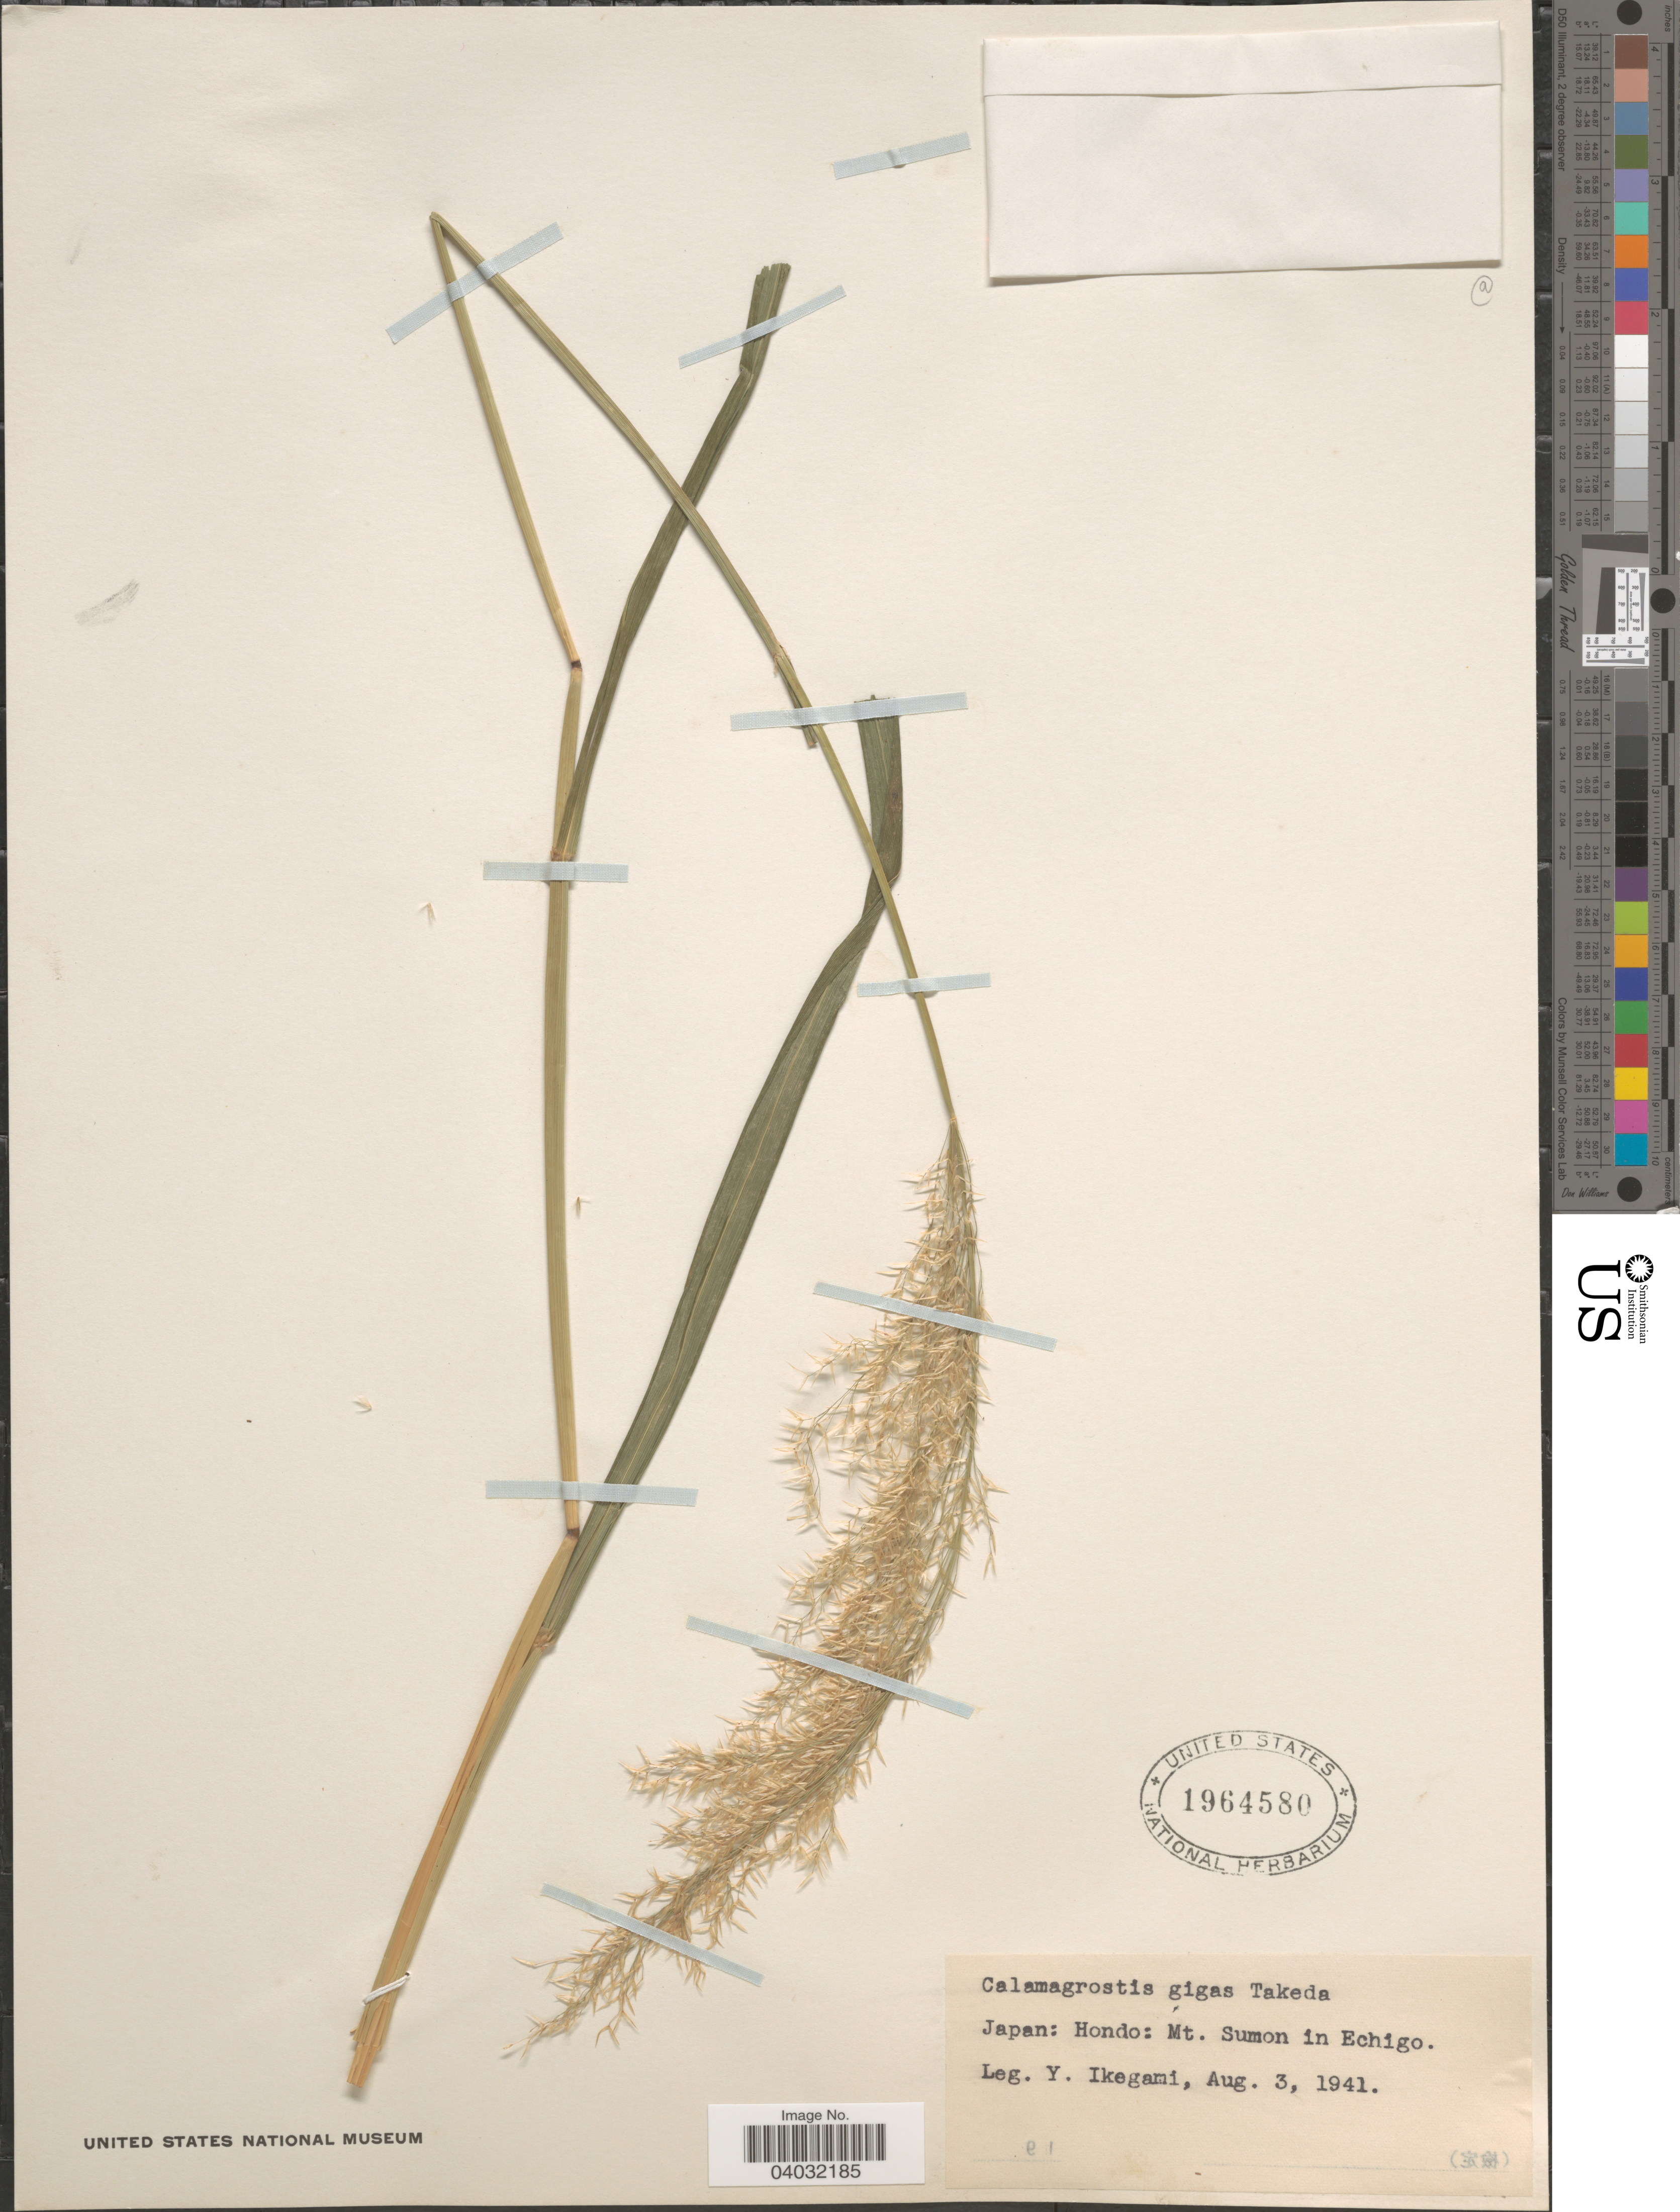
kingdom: Plantae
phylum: Tracheophyta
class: Liliopsida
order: Poales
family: Poaceae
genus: Calamagrostis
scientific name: Calamagrostis gigas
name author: Takeda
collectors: Y. Ikegami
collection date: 1941-08-03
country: Japan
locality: Hondo: Mt. Sumon in Echigo.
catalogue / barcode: US 1964580